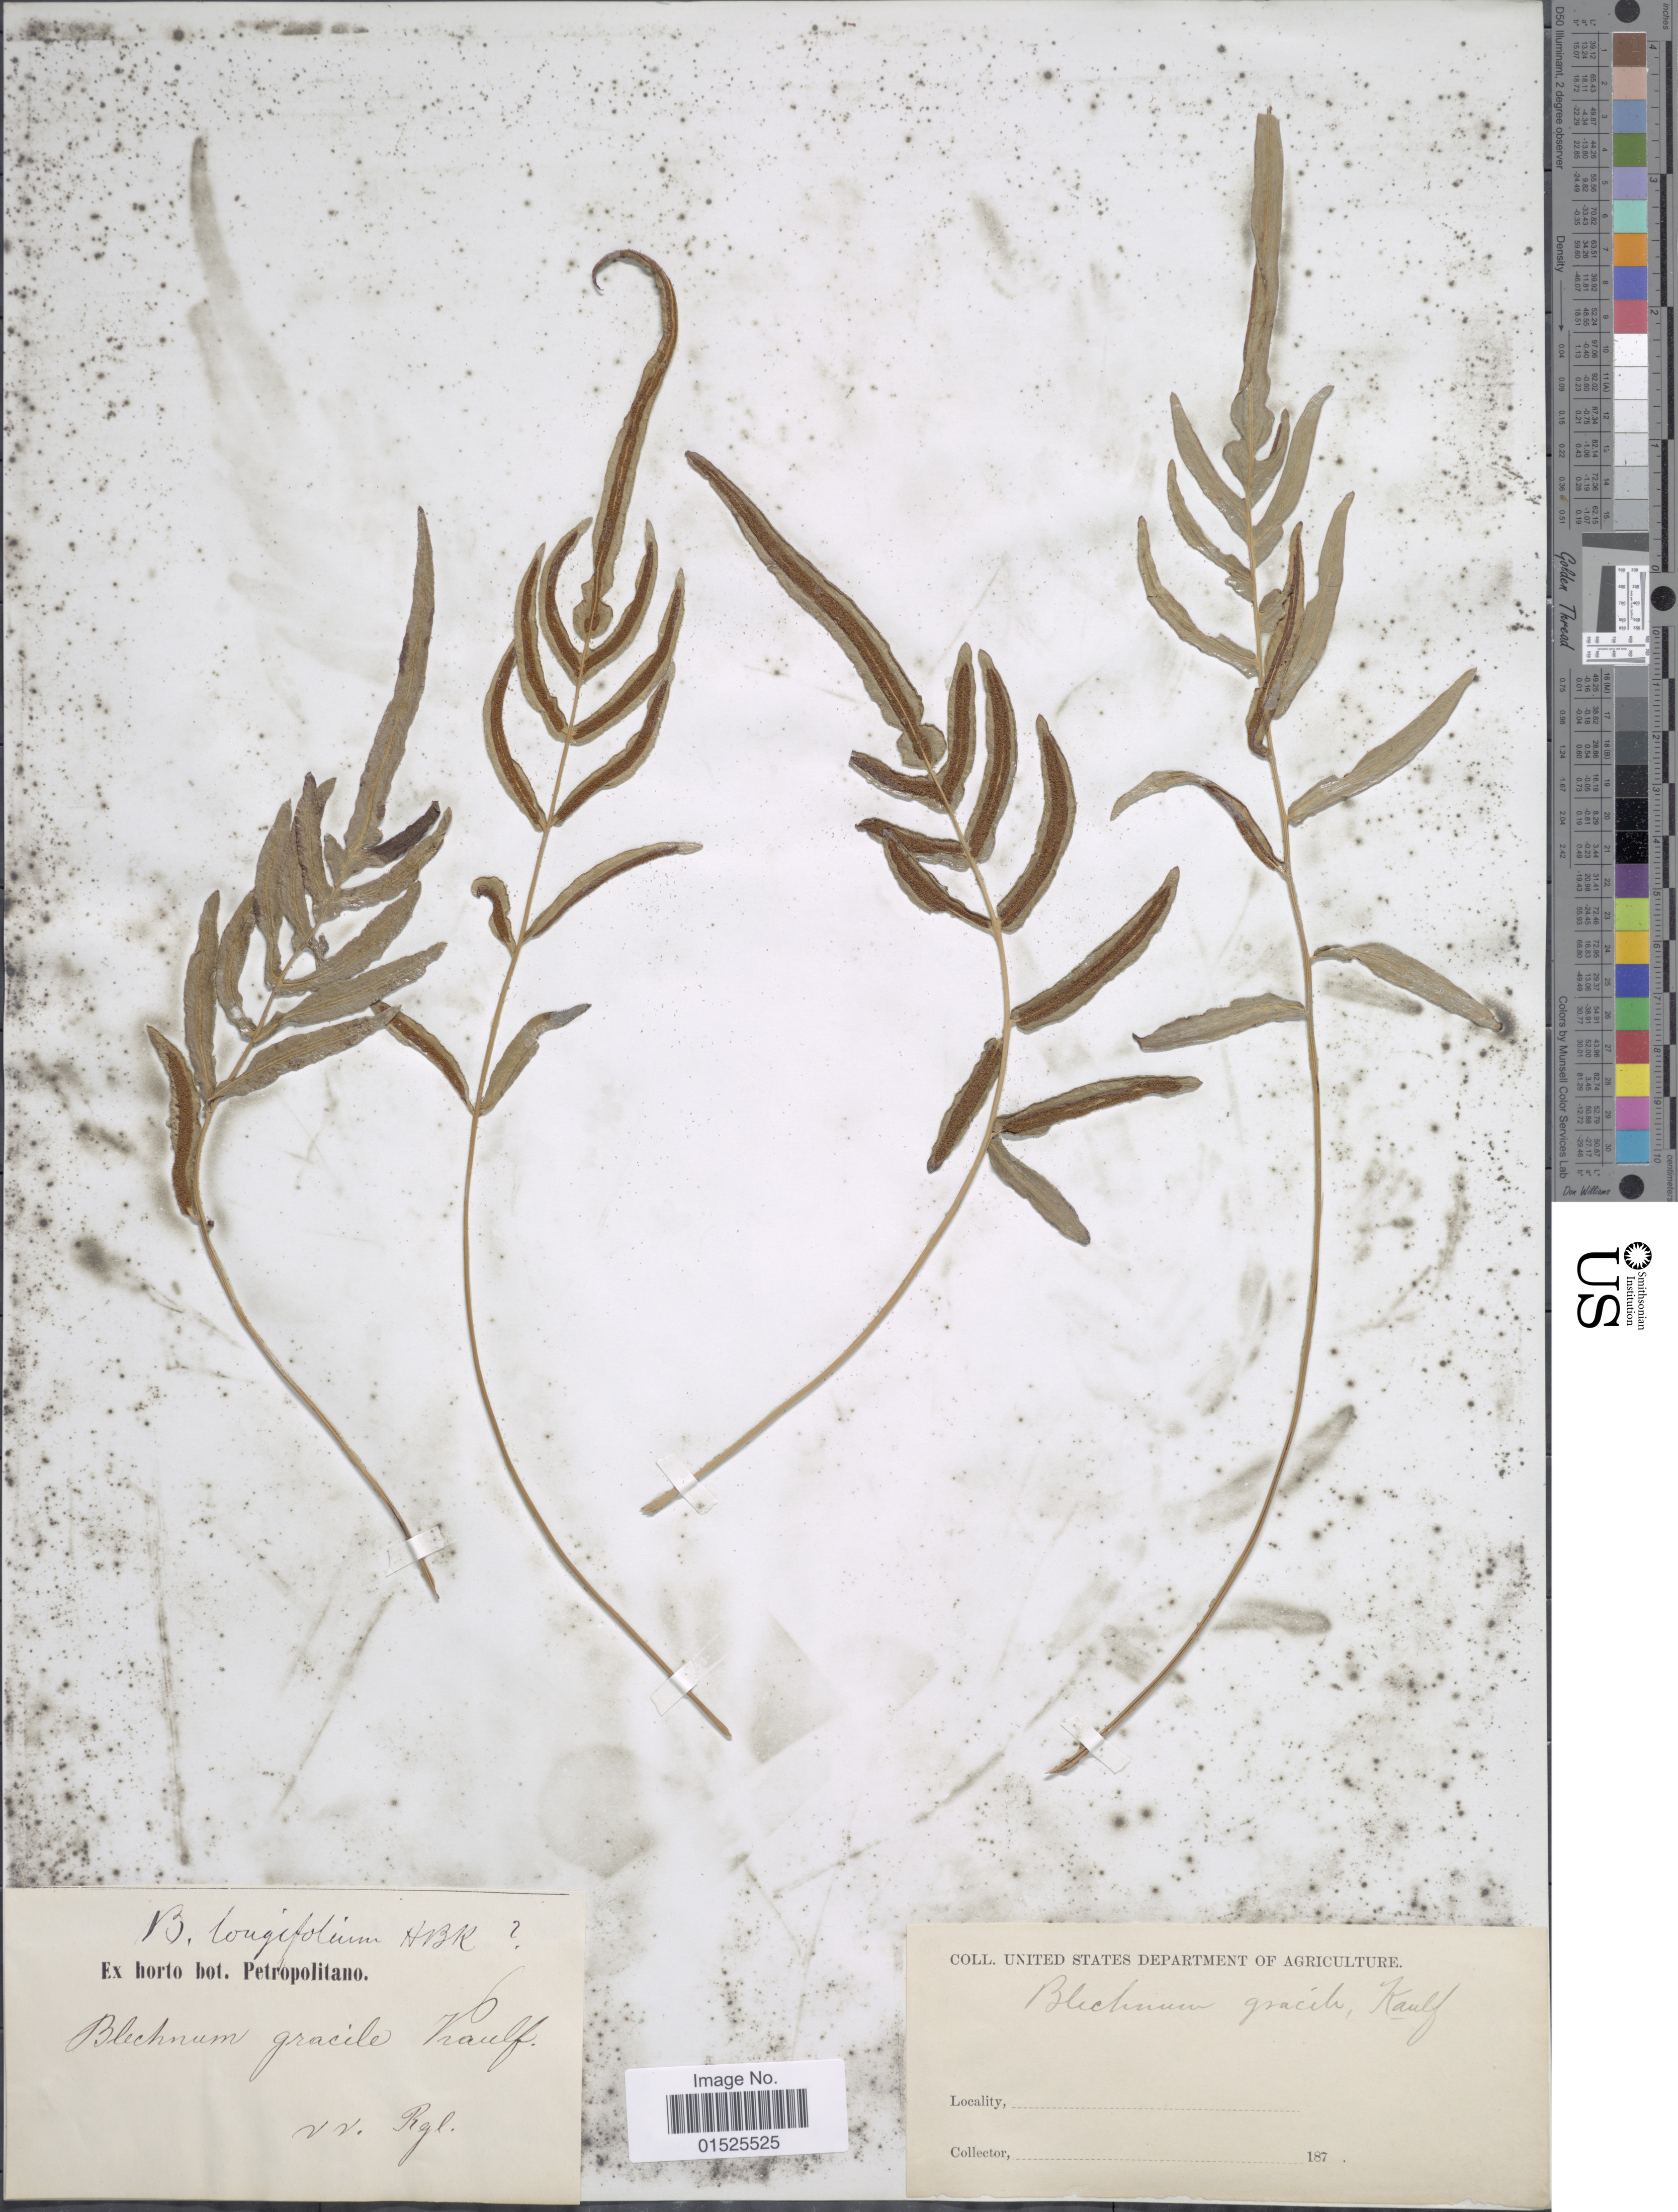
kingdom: Plantae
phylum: Tracheophyta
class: Polypodiopsida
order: Polypodiales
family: Blechnaceae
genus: Blechnum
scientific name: Blechnum caudatum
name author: Cav.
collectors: United States Department of Agriculture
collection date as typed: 187